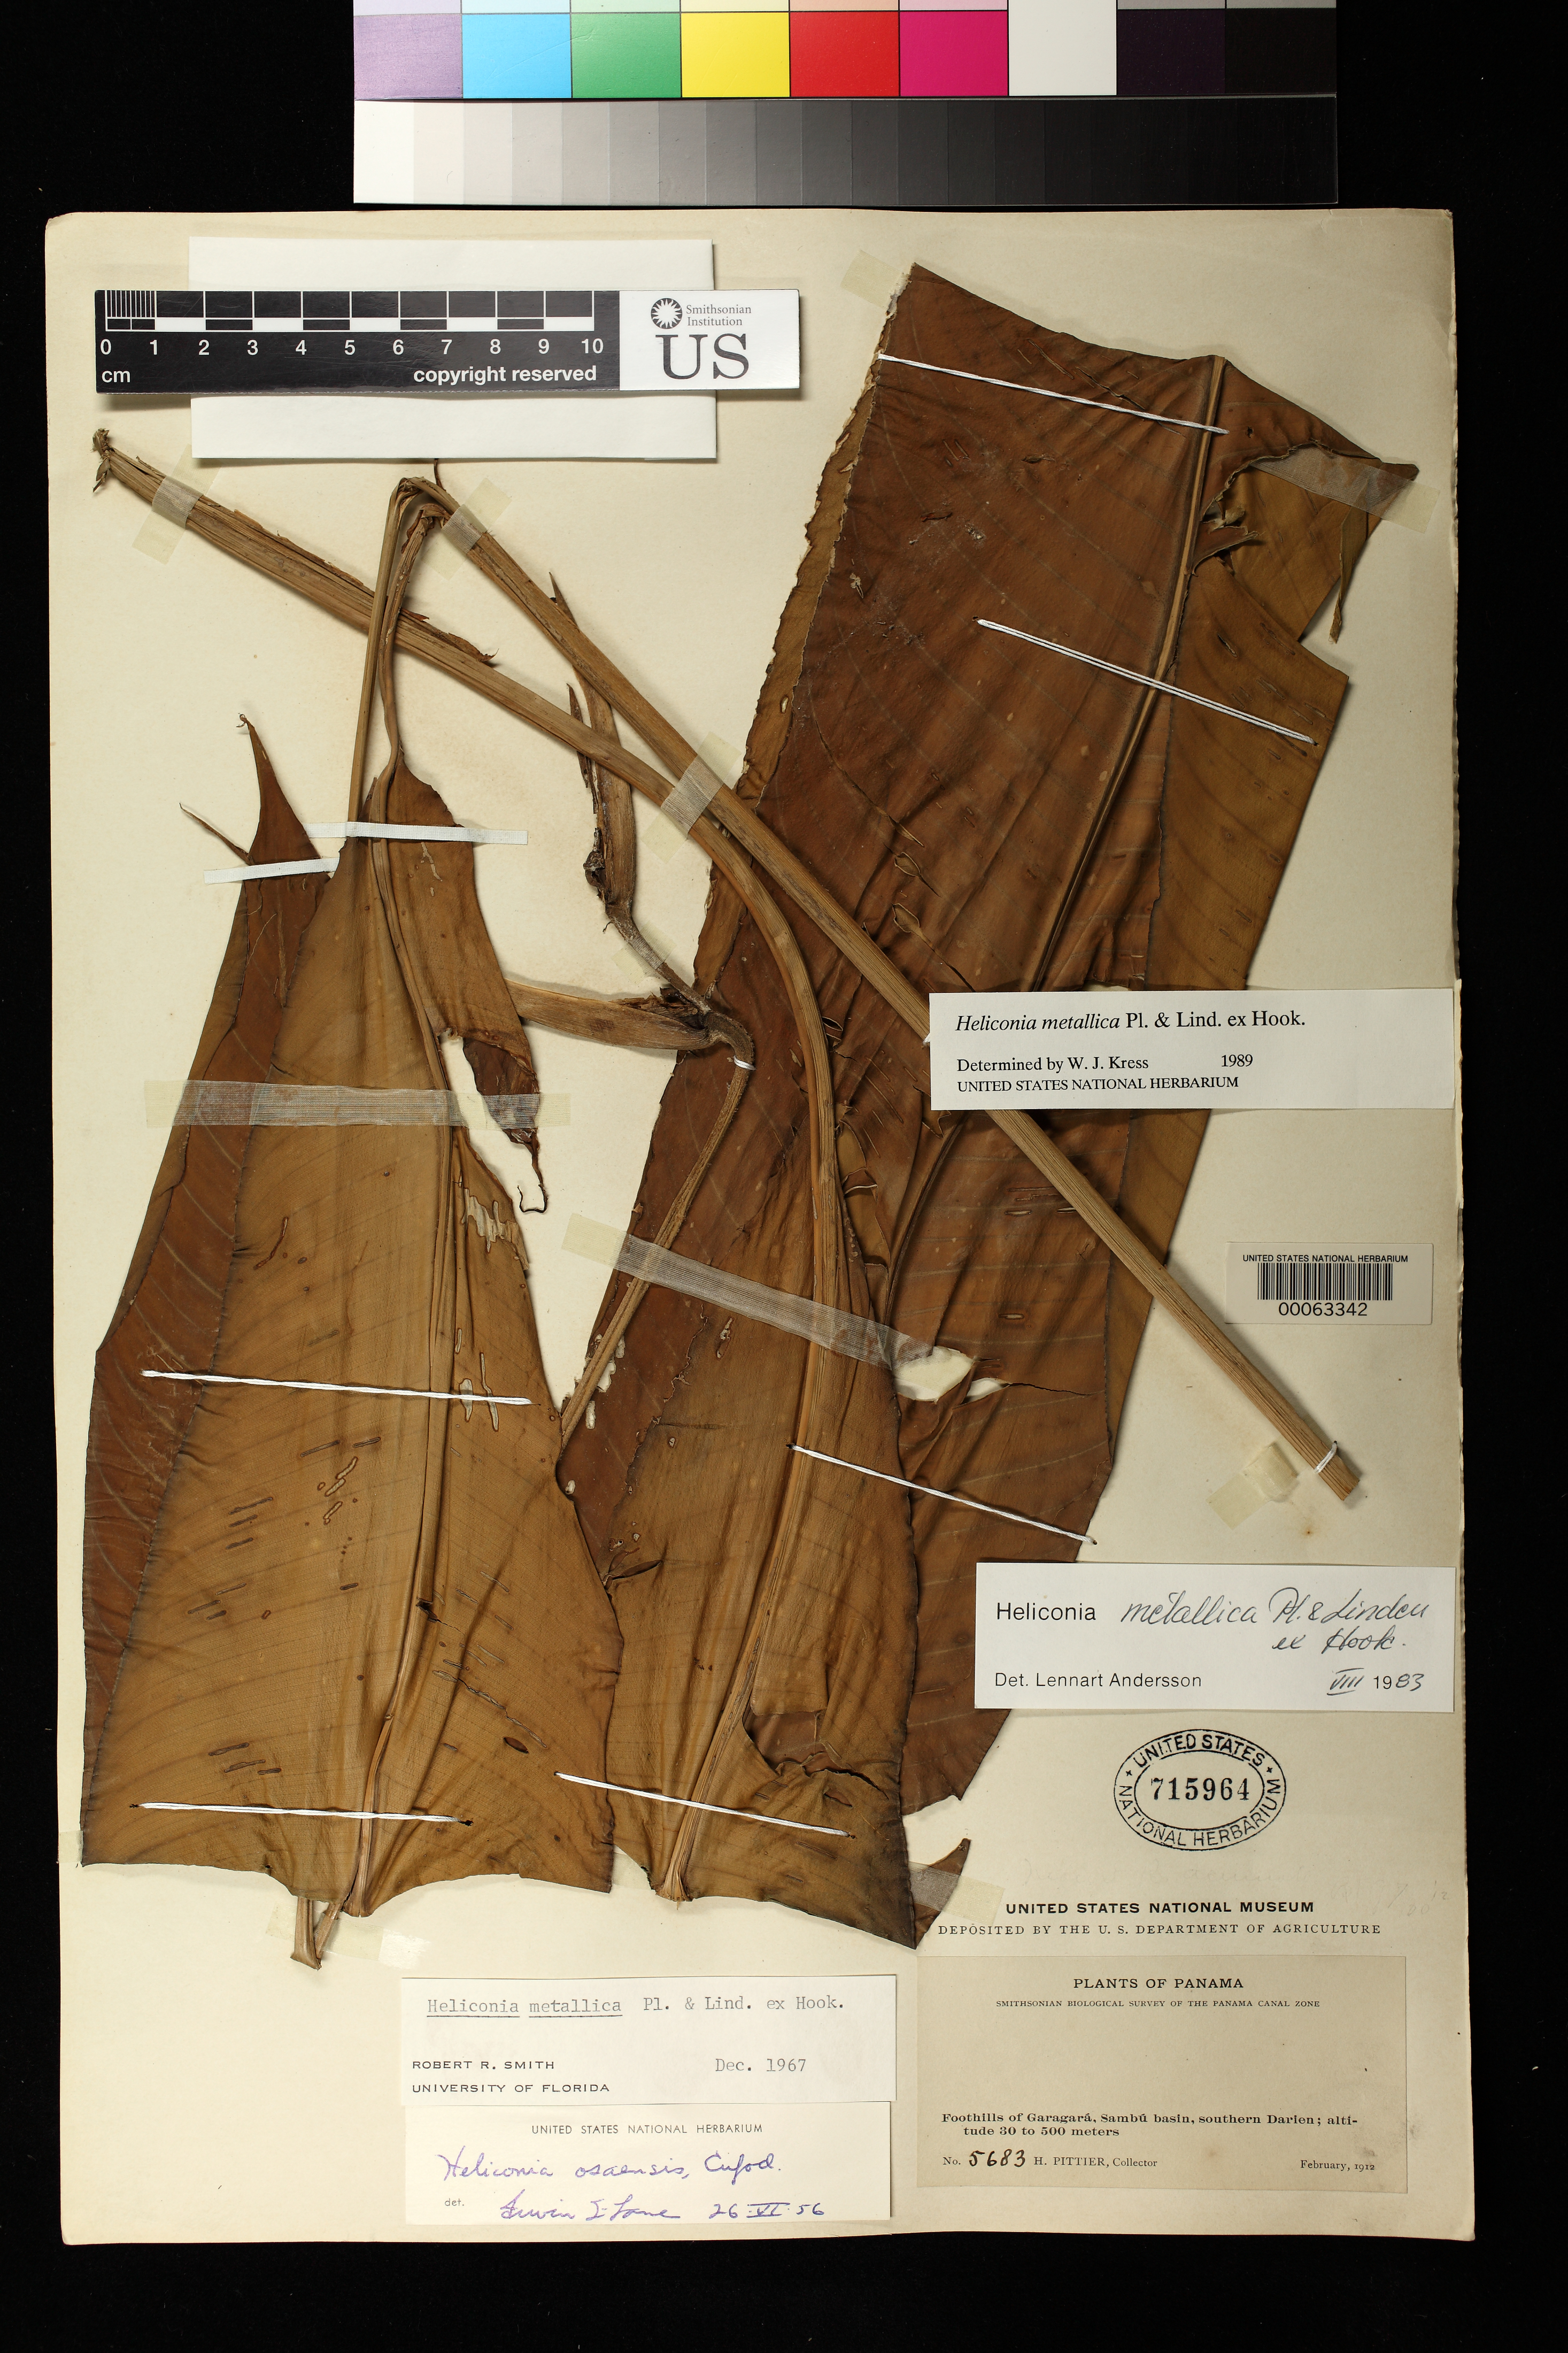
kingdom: Plantae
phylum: Tracheophyta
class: Liliopsida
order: Zingiberales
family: Heliconiaceae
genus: Heliconia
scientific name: Heliconia metallica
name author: Planch. & Linden ex Hook.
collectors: H. F. Pittier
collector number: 5683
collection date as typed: Feb 1912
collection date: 1912-02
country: Panama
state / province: Darién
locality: Foothills of Garagara, Sambu Basin, southern Darien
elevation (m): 30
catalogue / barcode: US 715964